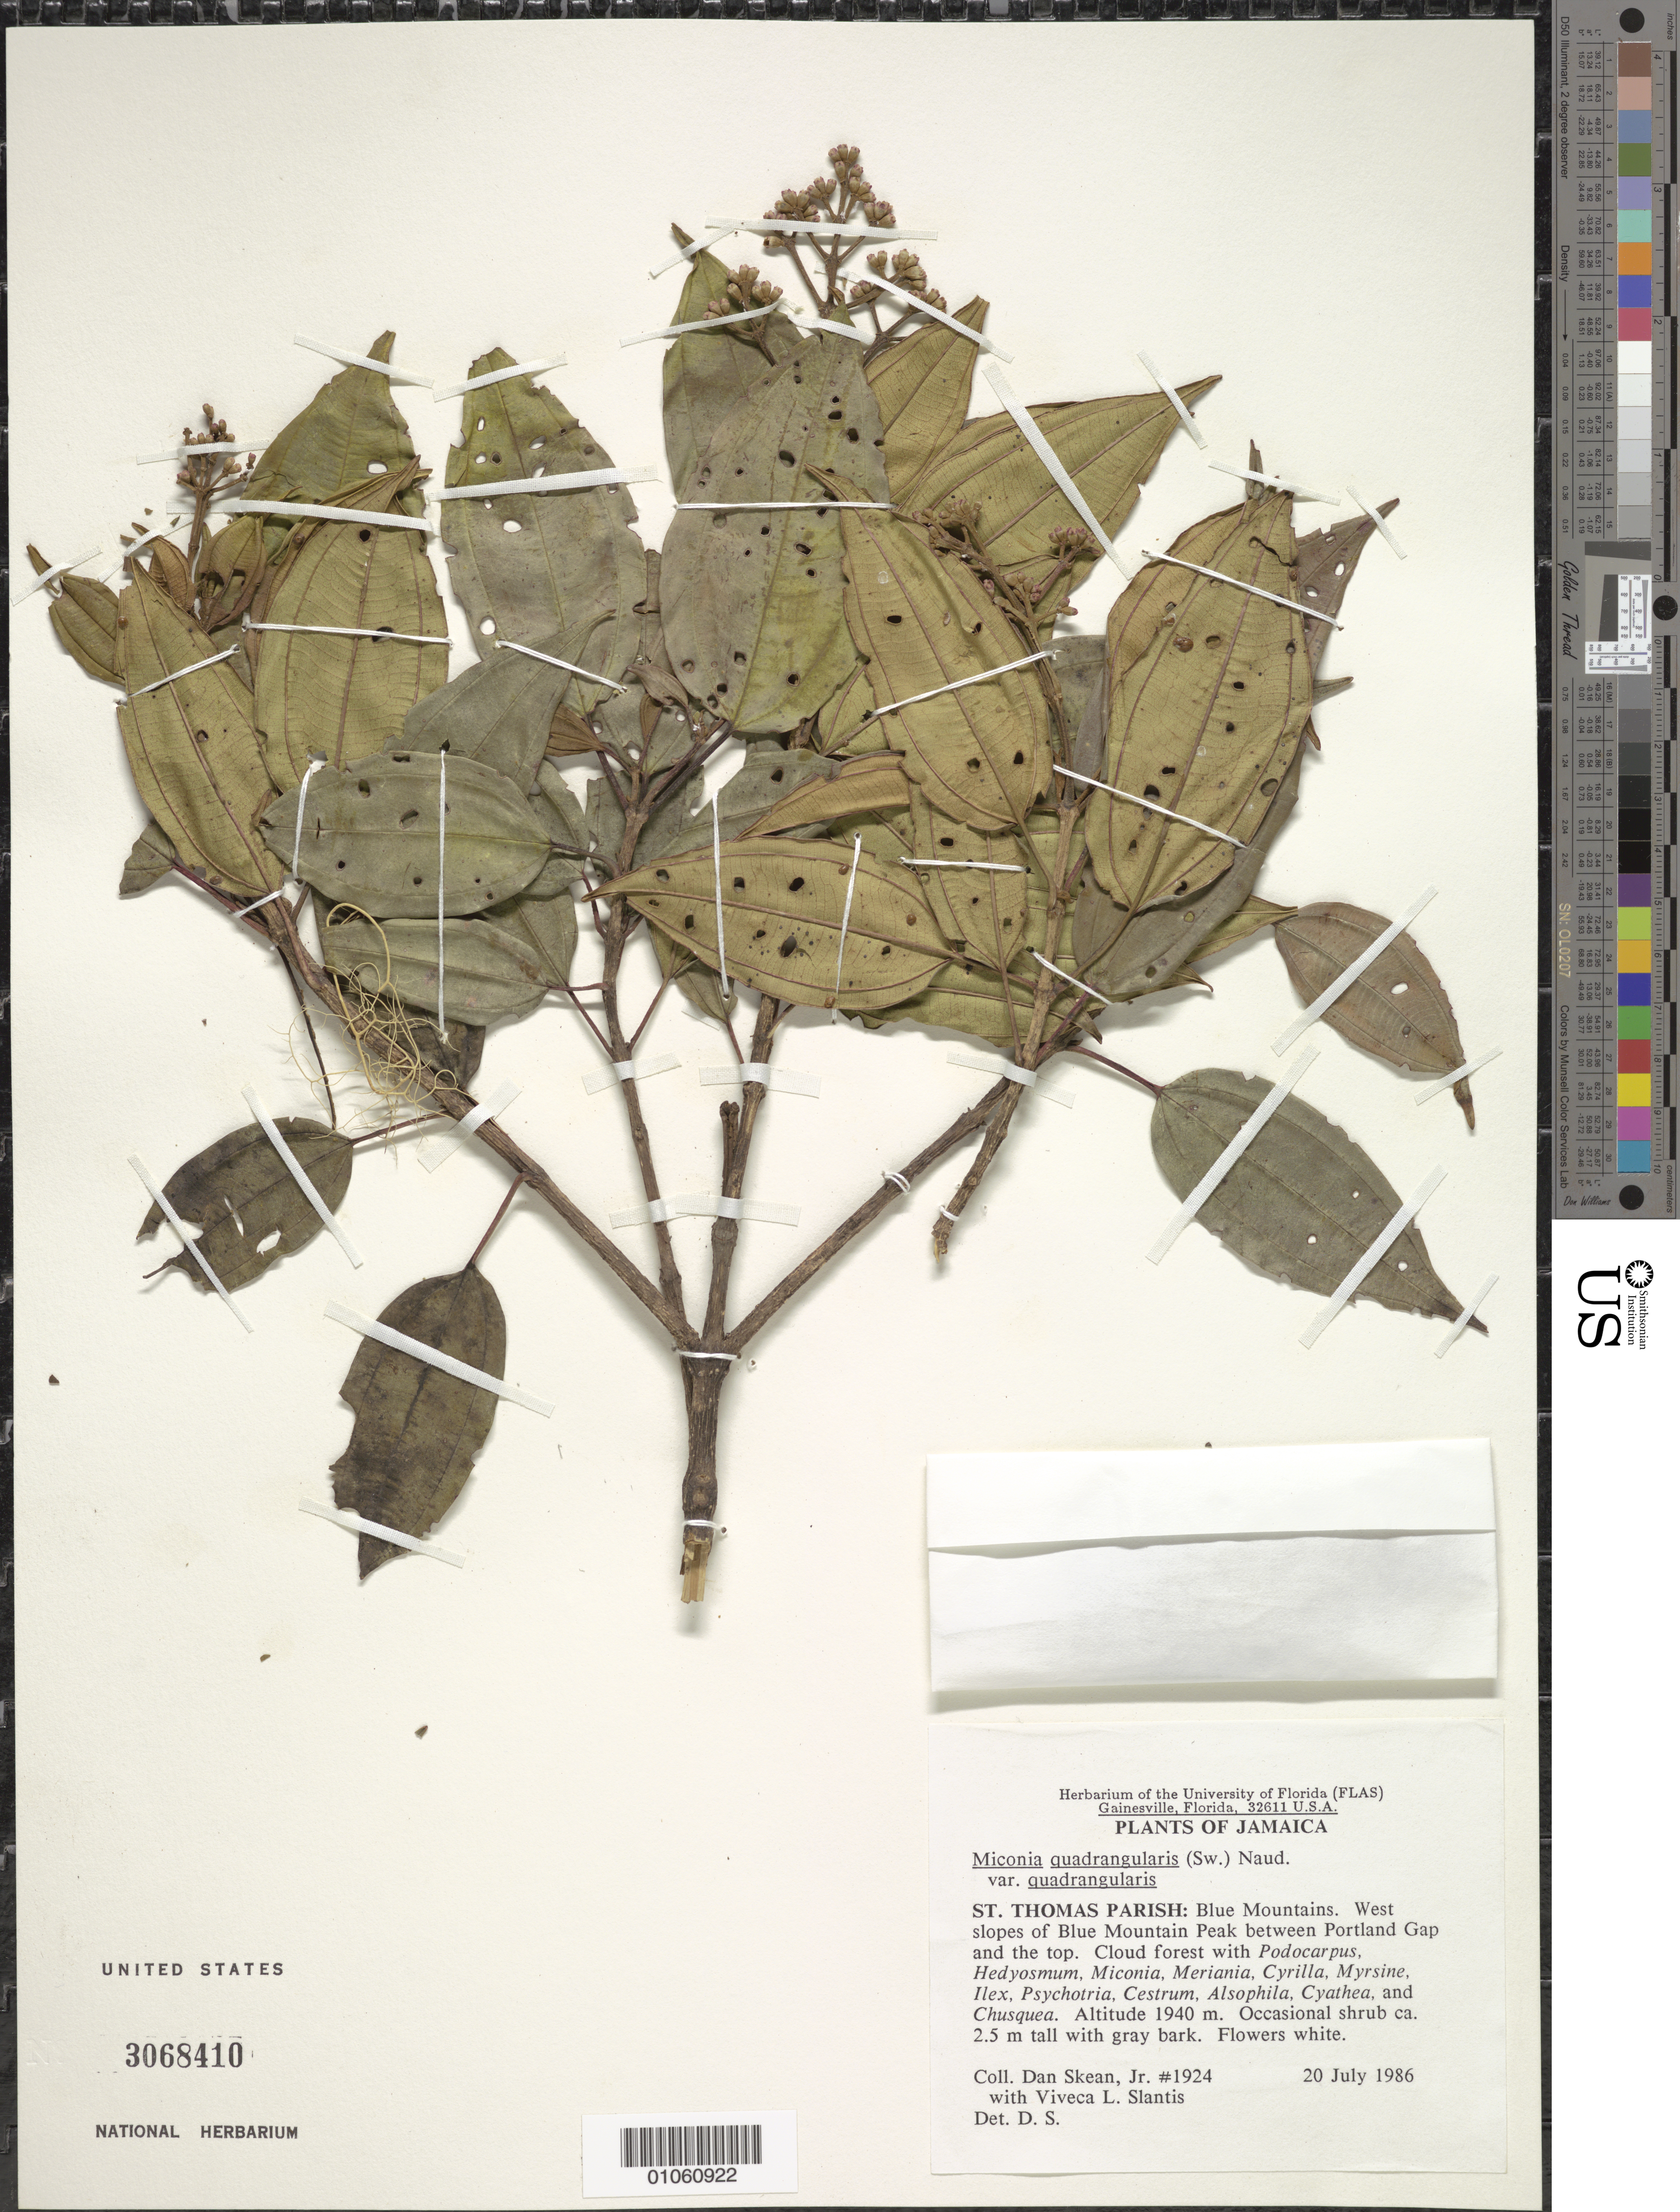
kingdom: Plantae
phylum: Tracheophyta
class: Magnoliopsida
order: Myrtales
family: Melastomataceae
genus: Miconia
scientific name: Miconia quadrangularis var. quadrangularis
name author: (Sw.) Naudin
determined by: Skean, D. S.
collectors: J. D. Skean & V. Slantis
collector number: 1924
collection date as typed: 20 Jul 1986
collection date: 1986-07-20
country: Jamaica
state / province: Saint Thomas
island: Jamaica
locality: Blue Mountains; W slopes of Blue Mountain Peak between Portland Gap and the top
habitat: Cloud forest with Podocarpus, Hedyosmum, Miconia, Meriania, Cyrilla, Myrsine, Ilex, Psychotria, Cestrum, Alsophila, Cyathea and Chusquea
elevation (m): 1940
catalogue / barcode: US 3068410